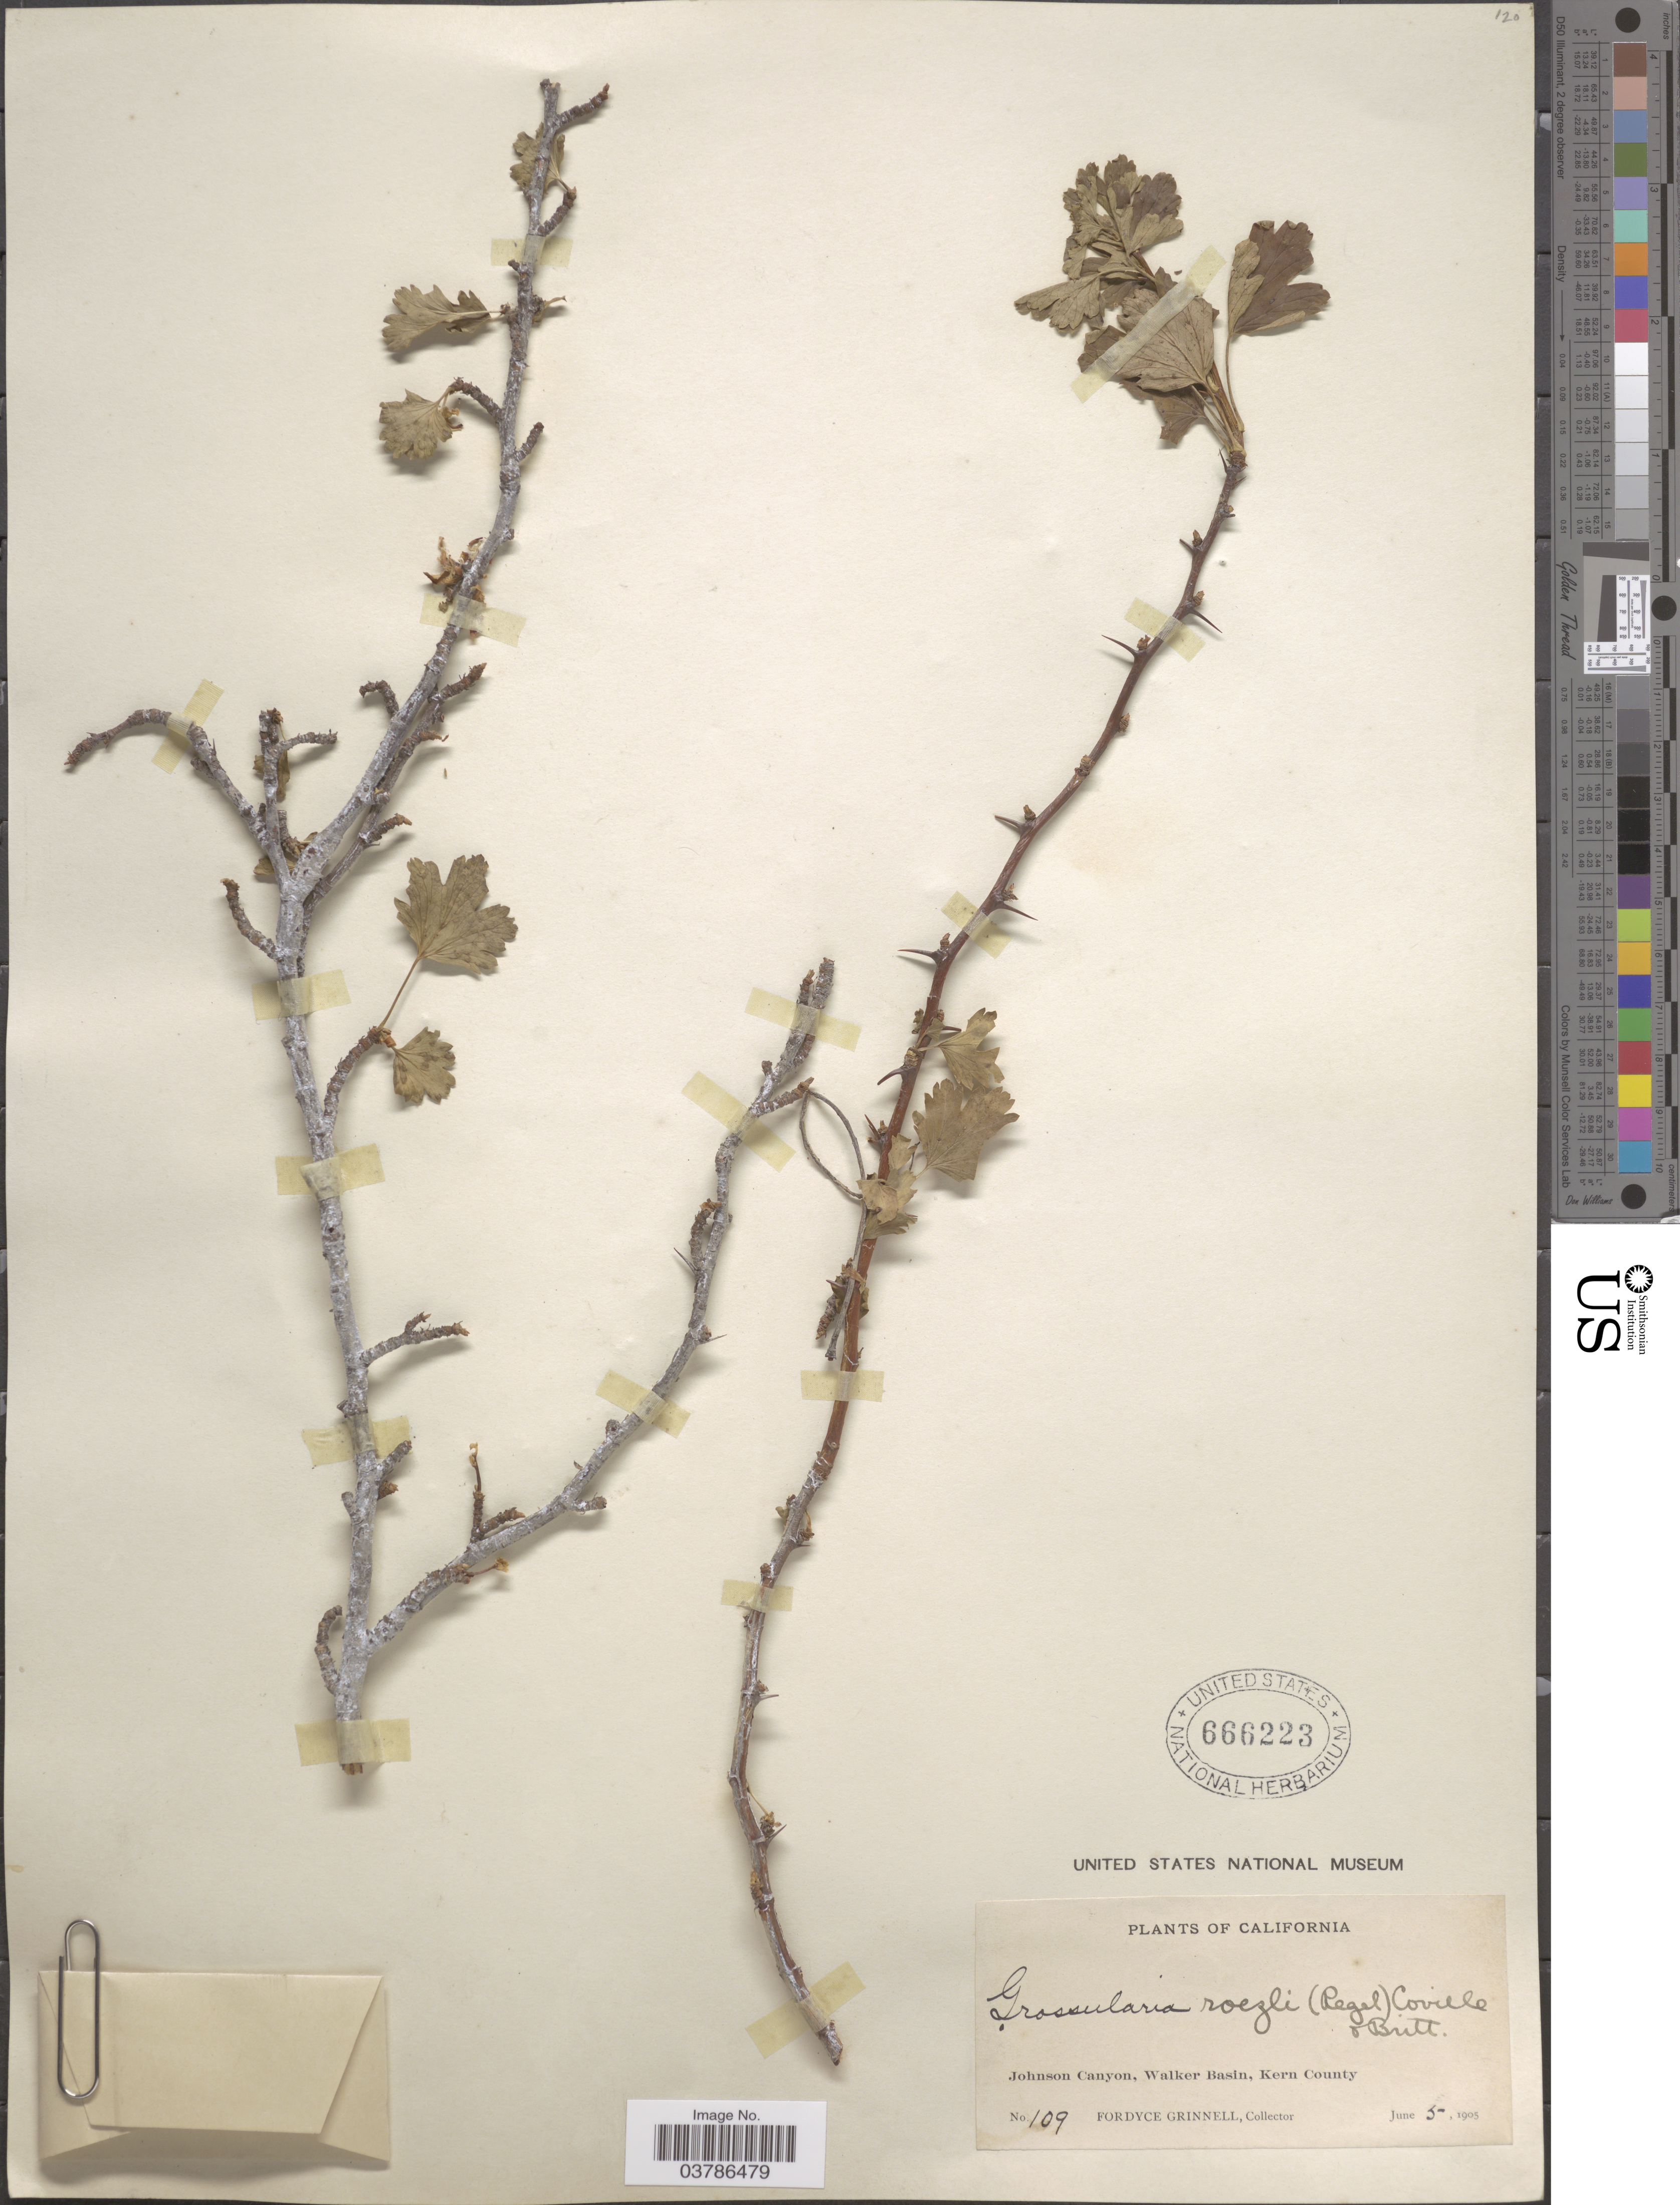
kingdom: Plantae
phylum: Tracheophyta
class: Magnoliopsida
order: Saxifragales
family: Grossulariaceae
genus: Ribes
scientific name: Ribes roezlii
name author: Regel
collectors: F. Grinnell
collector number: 109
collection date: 1905-06-05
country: United States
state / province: California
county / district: Kern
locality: Johnson Canyon, Walker Basin, Kern County.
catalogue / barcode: US 666223